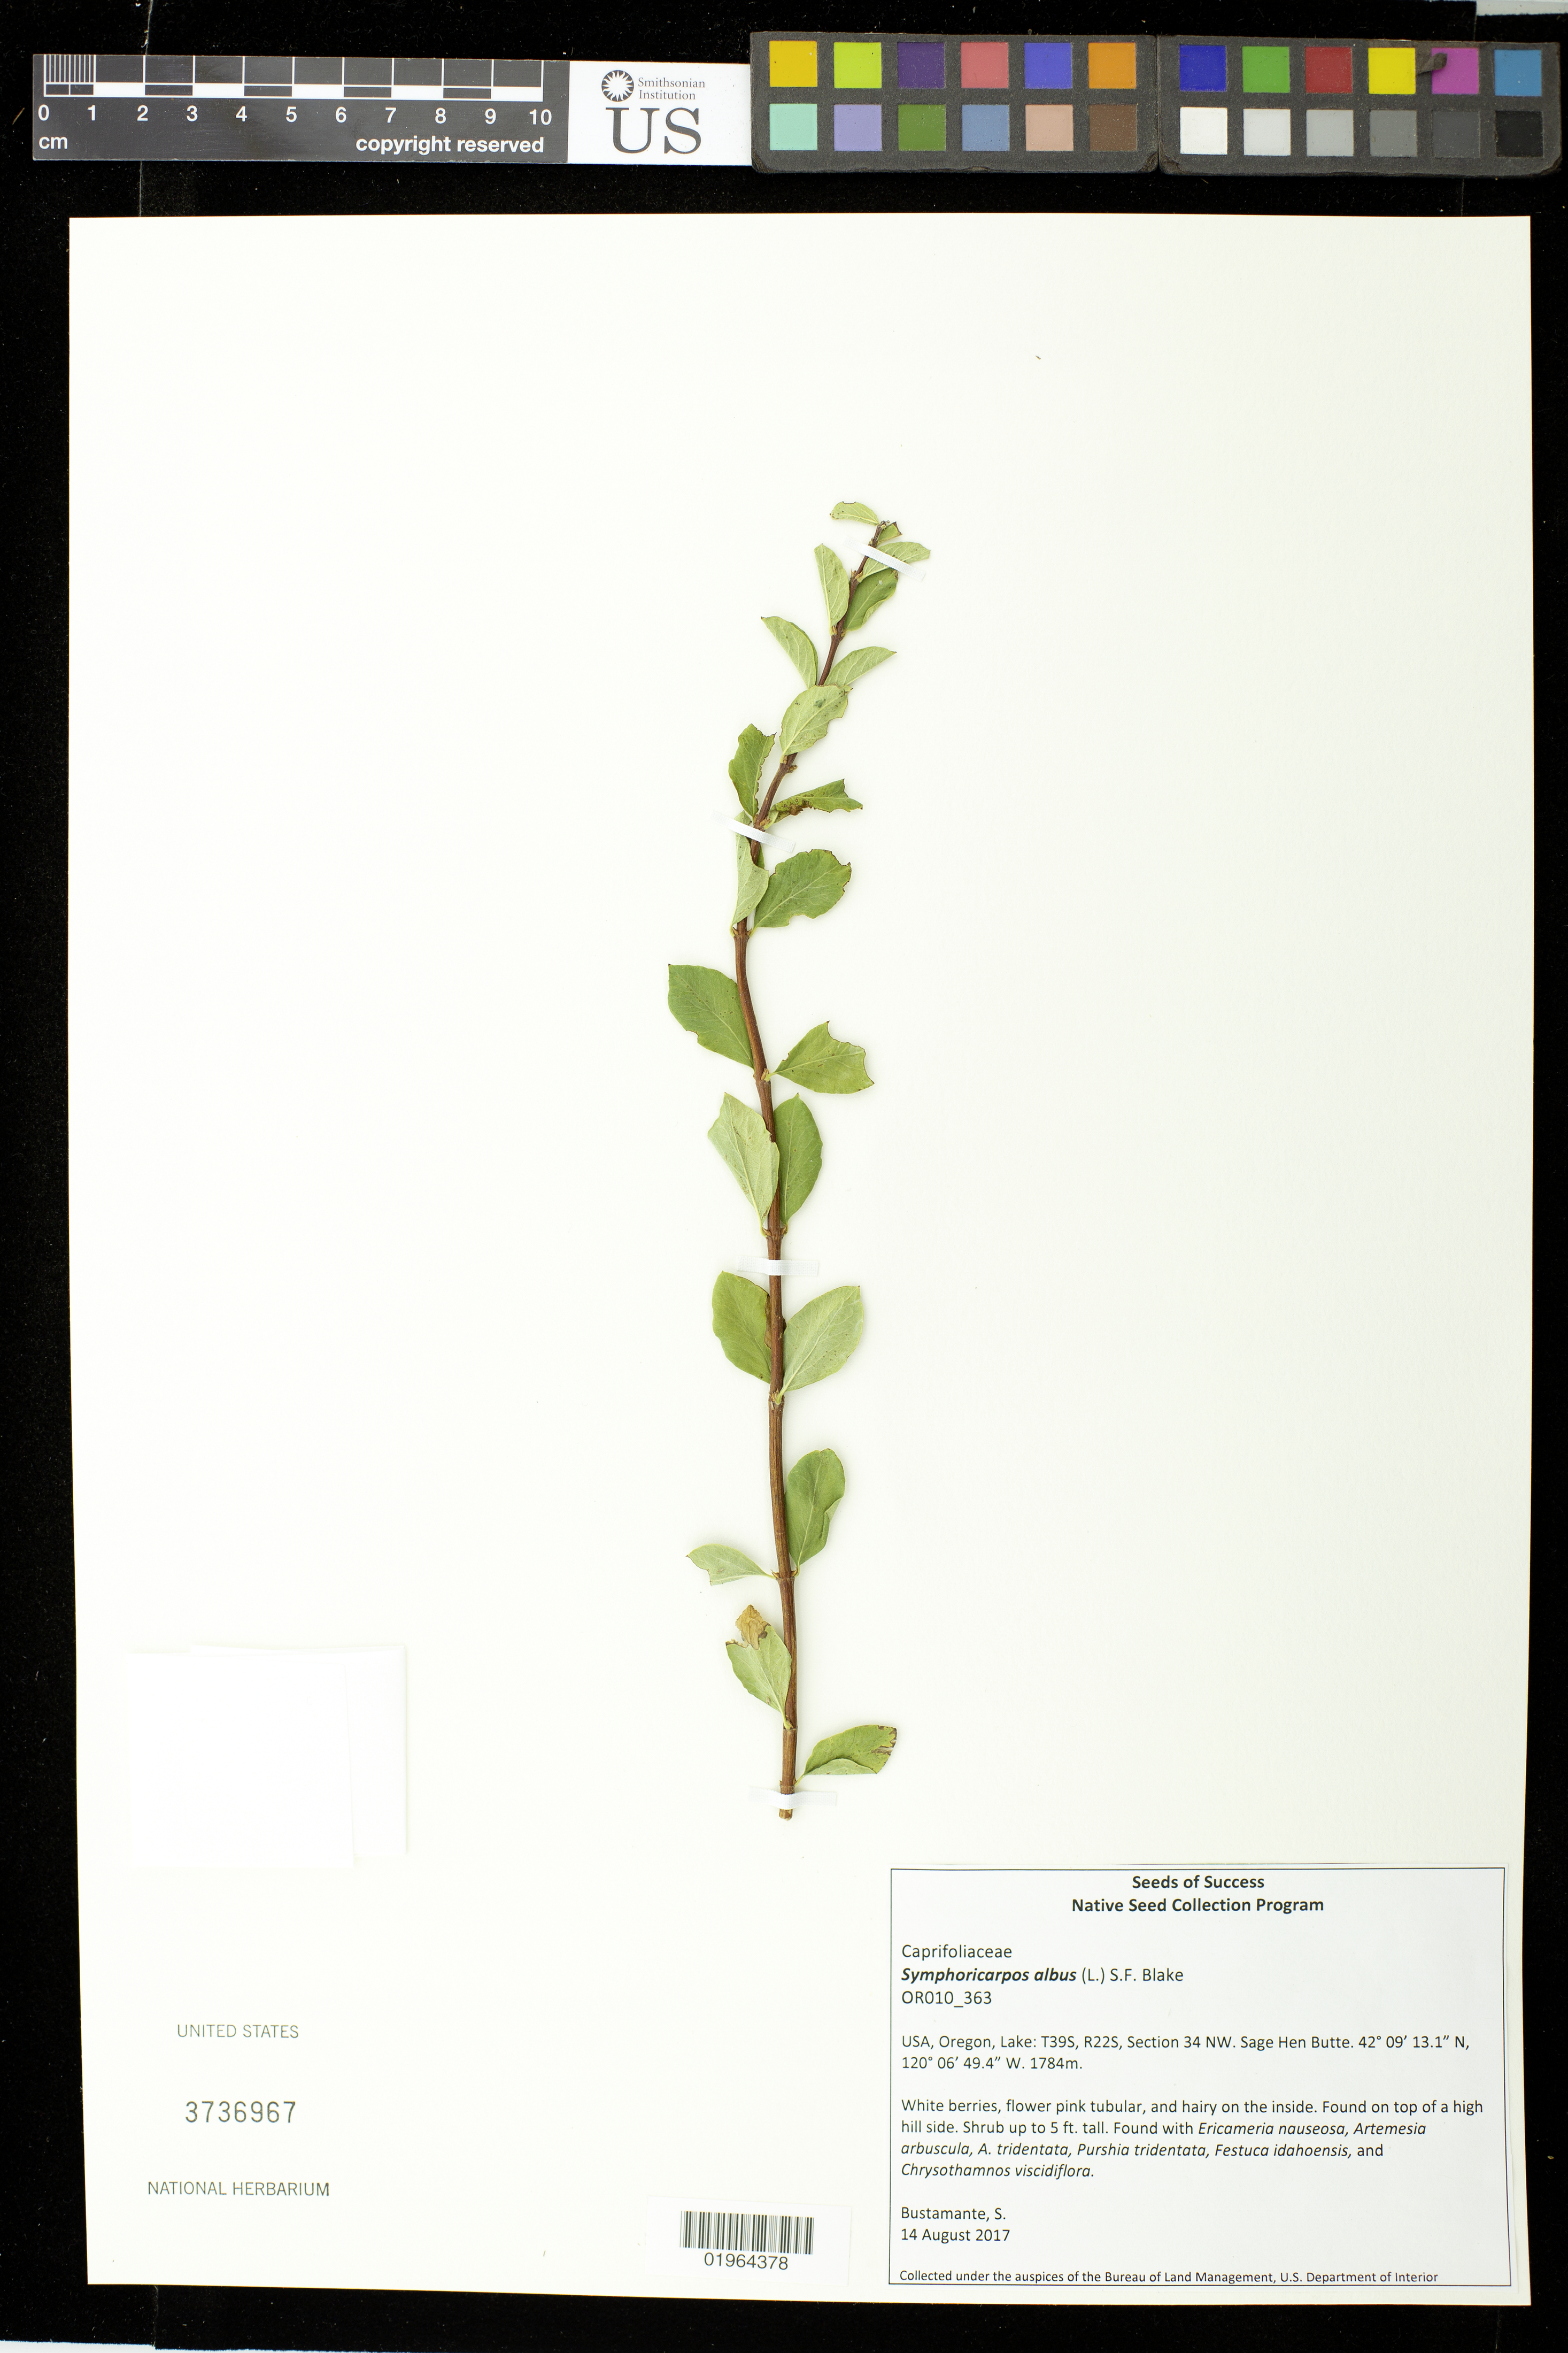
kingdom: Plantae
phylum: Tracheophyta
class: Magnoliopsida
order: Dipsacales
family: Caprifoliaceae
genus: Symphoricarpos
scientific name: Symphoricarpos albus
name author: (L.) S.F. Blake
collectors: S. Bustamante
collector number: OR010_363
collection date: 2017-08-14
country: United States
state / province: Oregon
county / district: Lake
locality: Sage Hen Butte, T39S, R22E, Section 34 NW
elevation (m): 1784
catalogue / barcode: US 3736967